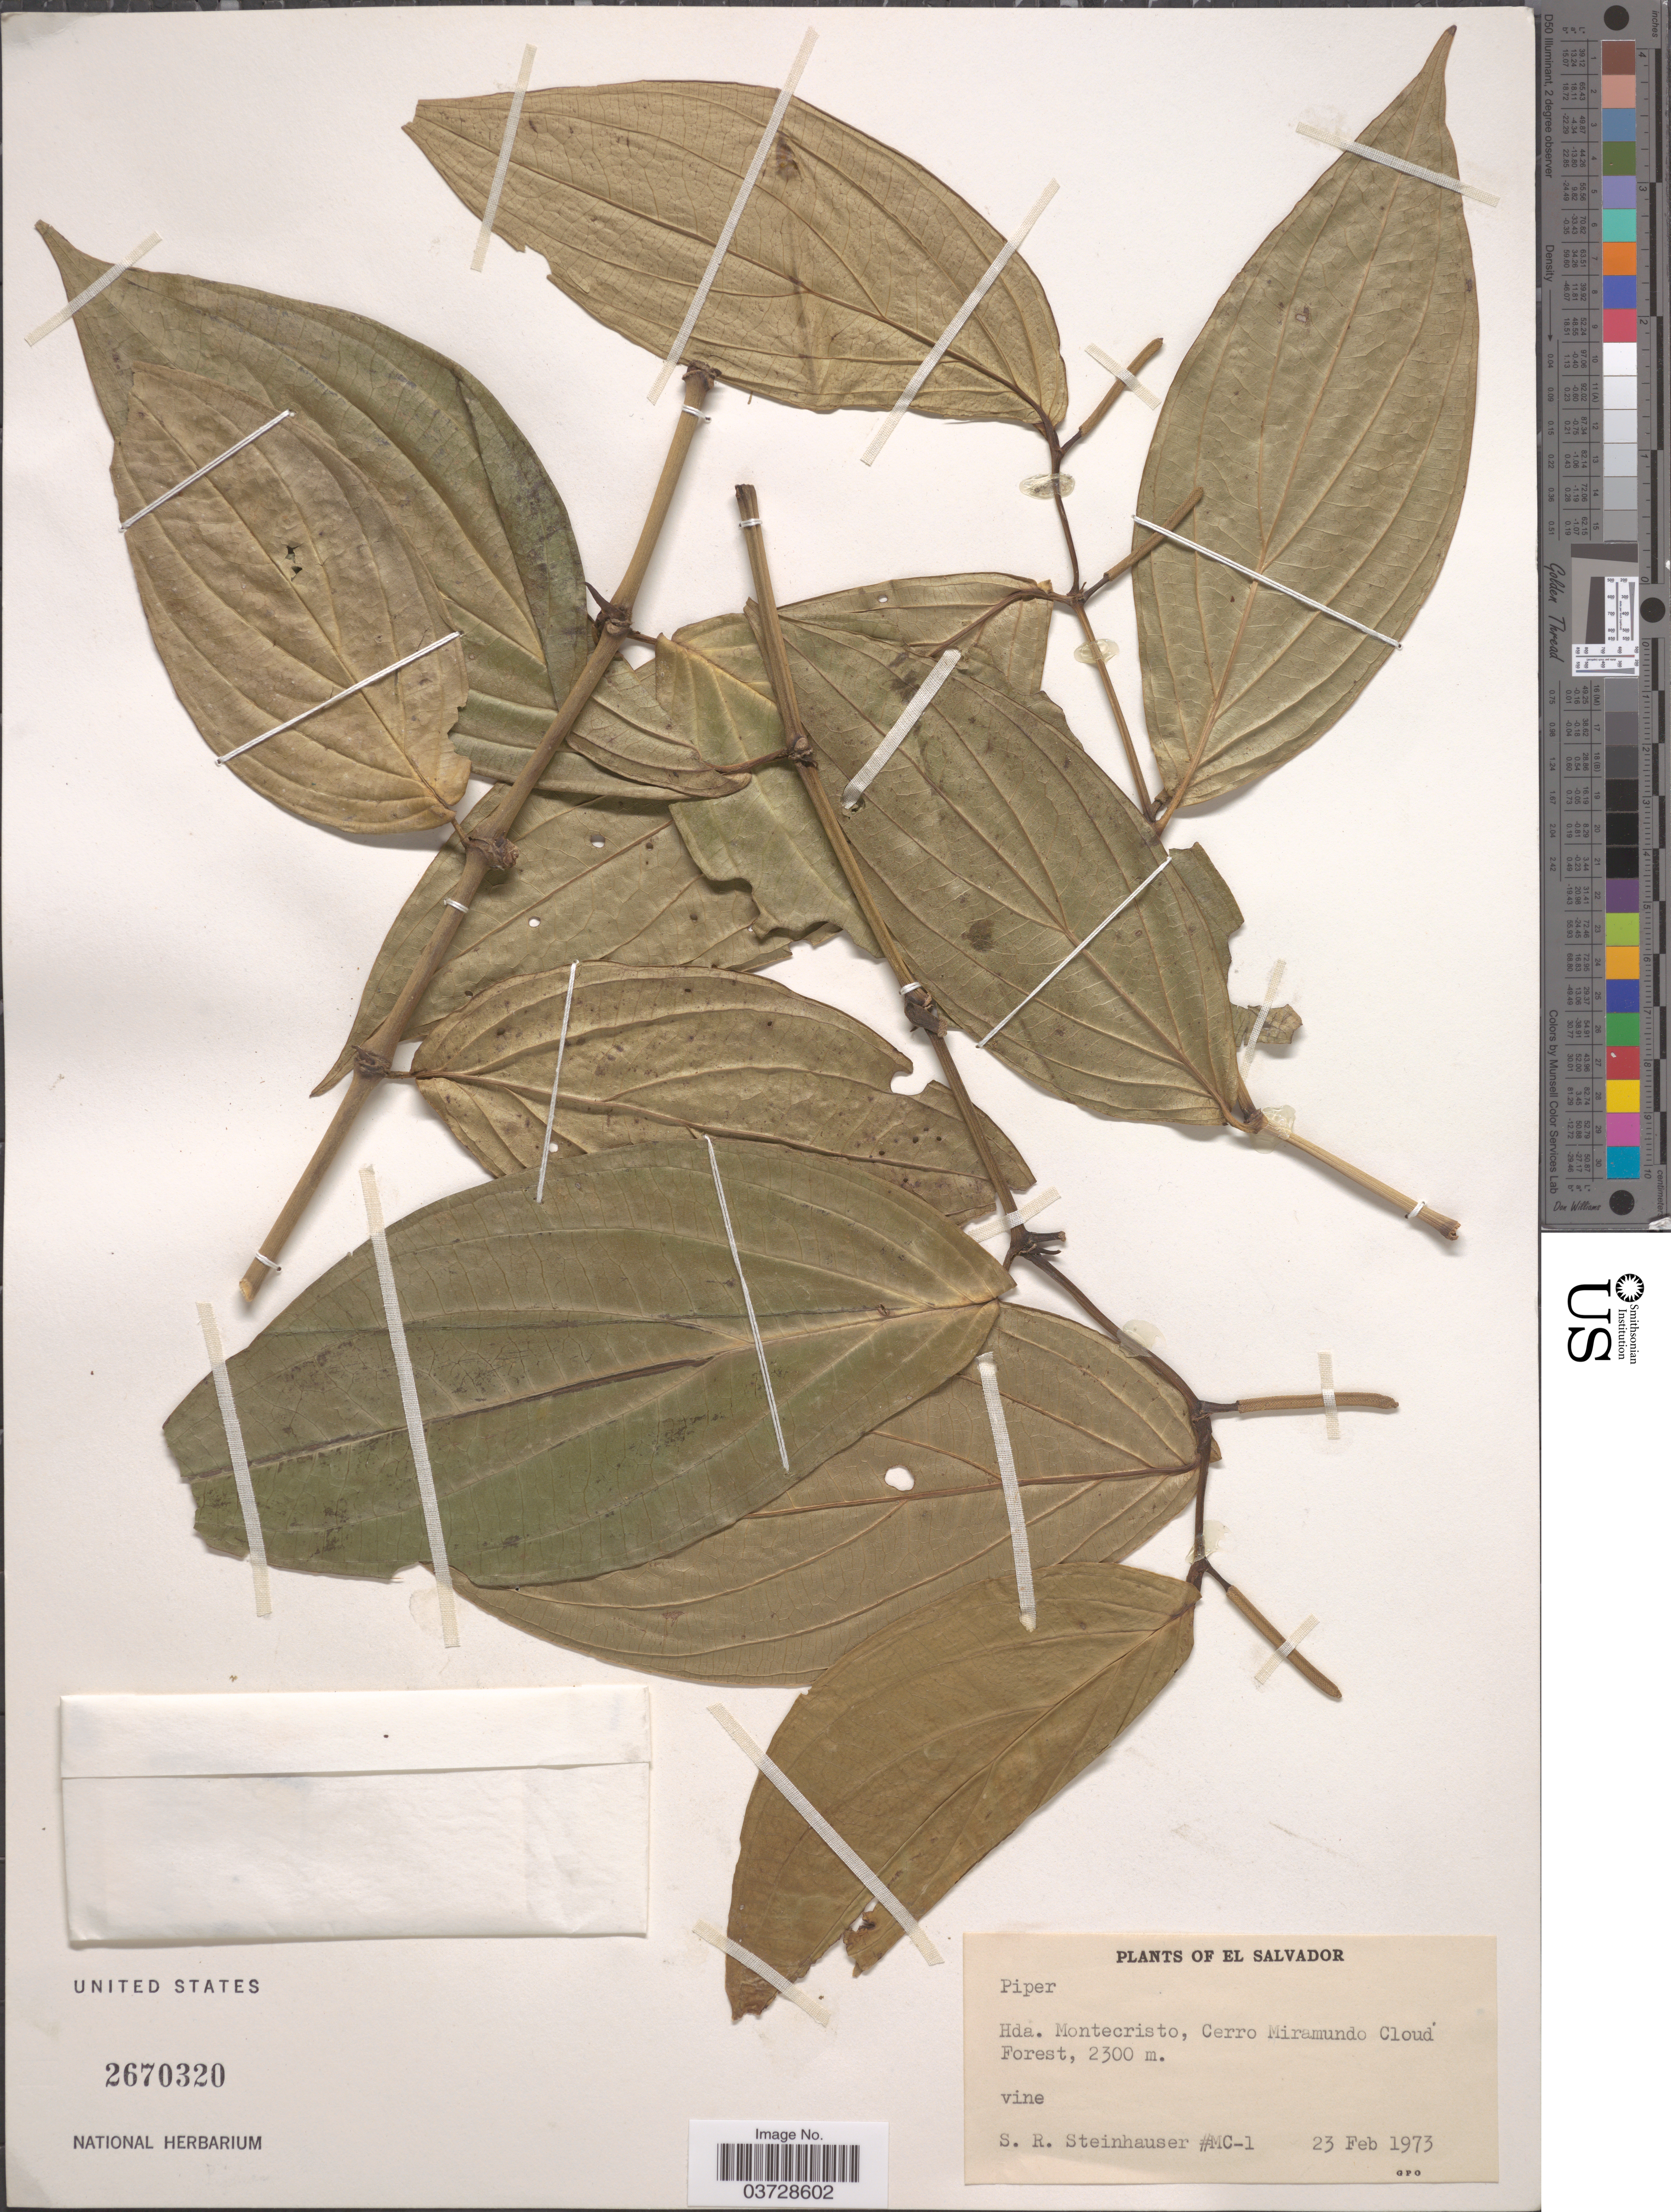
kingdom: Plantae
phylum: Tracheophyta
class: Magnoliopsida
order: Piperales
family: Piperaceae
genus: Piper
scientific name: Piper sp.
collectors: S. Steinhauser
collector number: MC-1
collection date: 1973-02-23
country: El Salvador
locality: Hda. Montecristo, Cerro Miramundo Cloud Forest.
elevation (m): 2300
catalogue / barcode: US 2670320